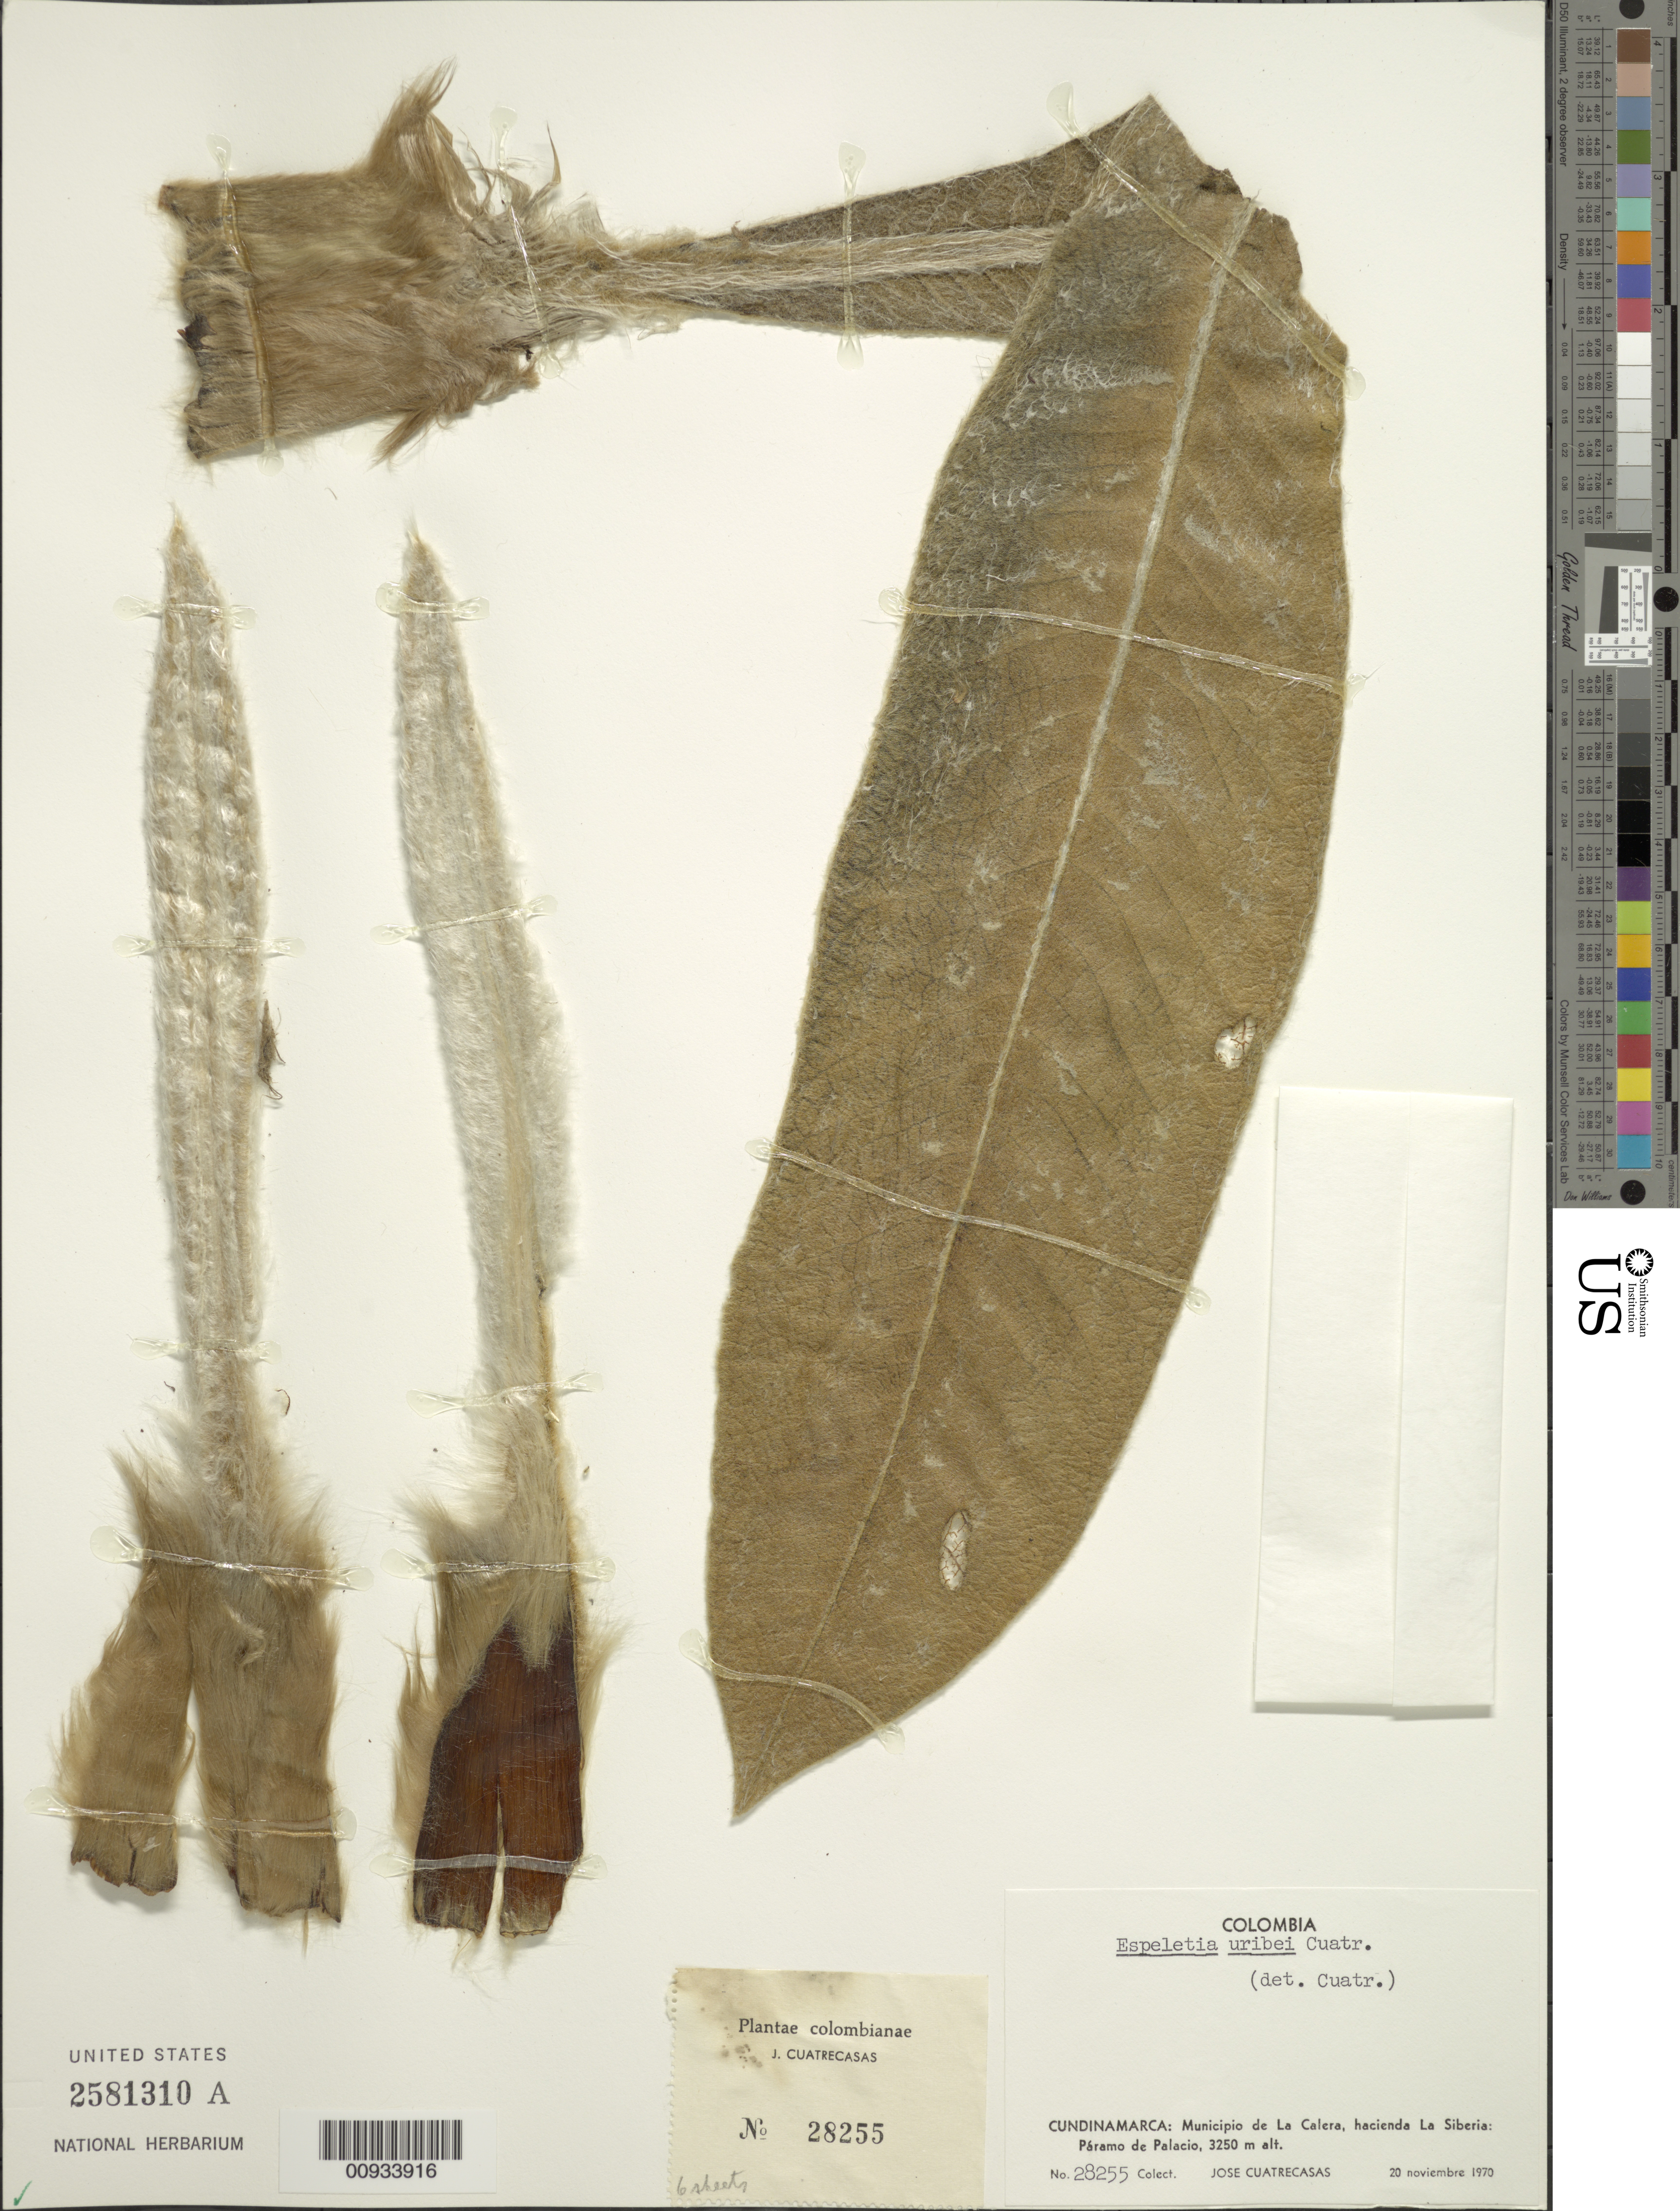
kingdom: Plantae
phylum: Tracheophyta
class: Magnoliopsida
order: Asterales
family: Asteraceae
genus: Espeletia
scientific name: Espeletia uribei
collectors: J. Cuatrecasas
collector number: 28255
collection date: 1970-11-20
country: Colombia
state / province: Cundinamarca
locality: Municipio de La Calera, hacienda La Siberia; Paramo de Palacio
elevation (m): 3250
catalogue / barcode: US 2581310A